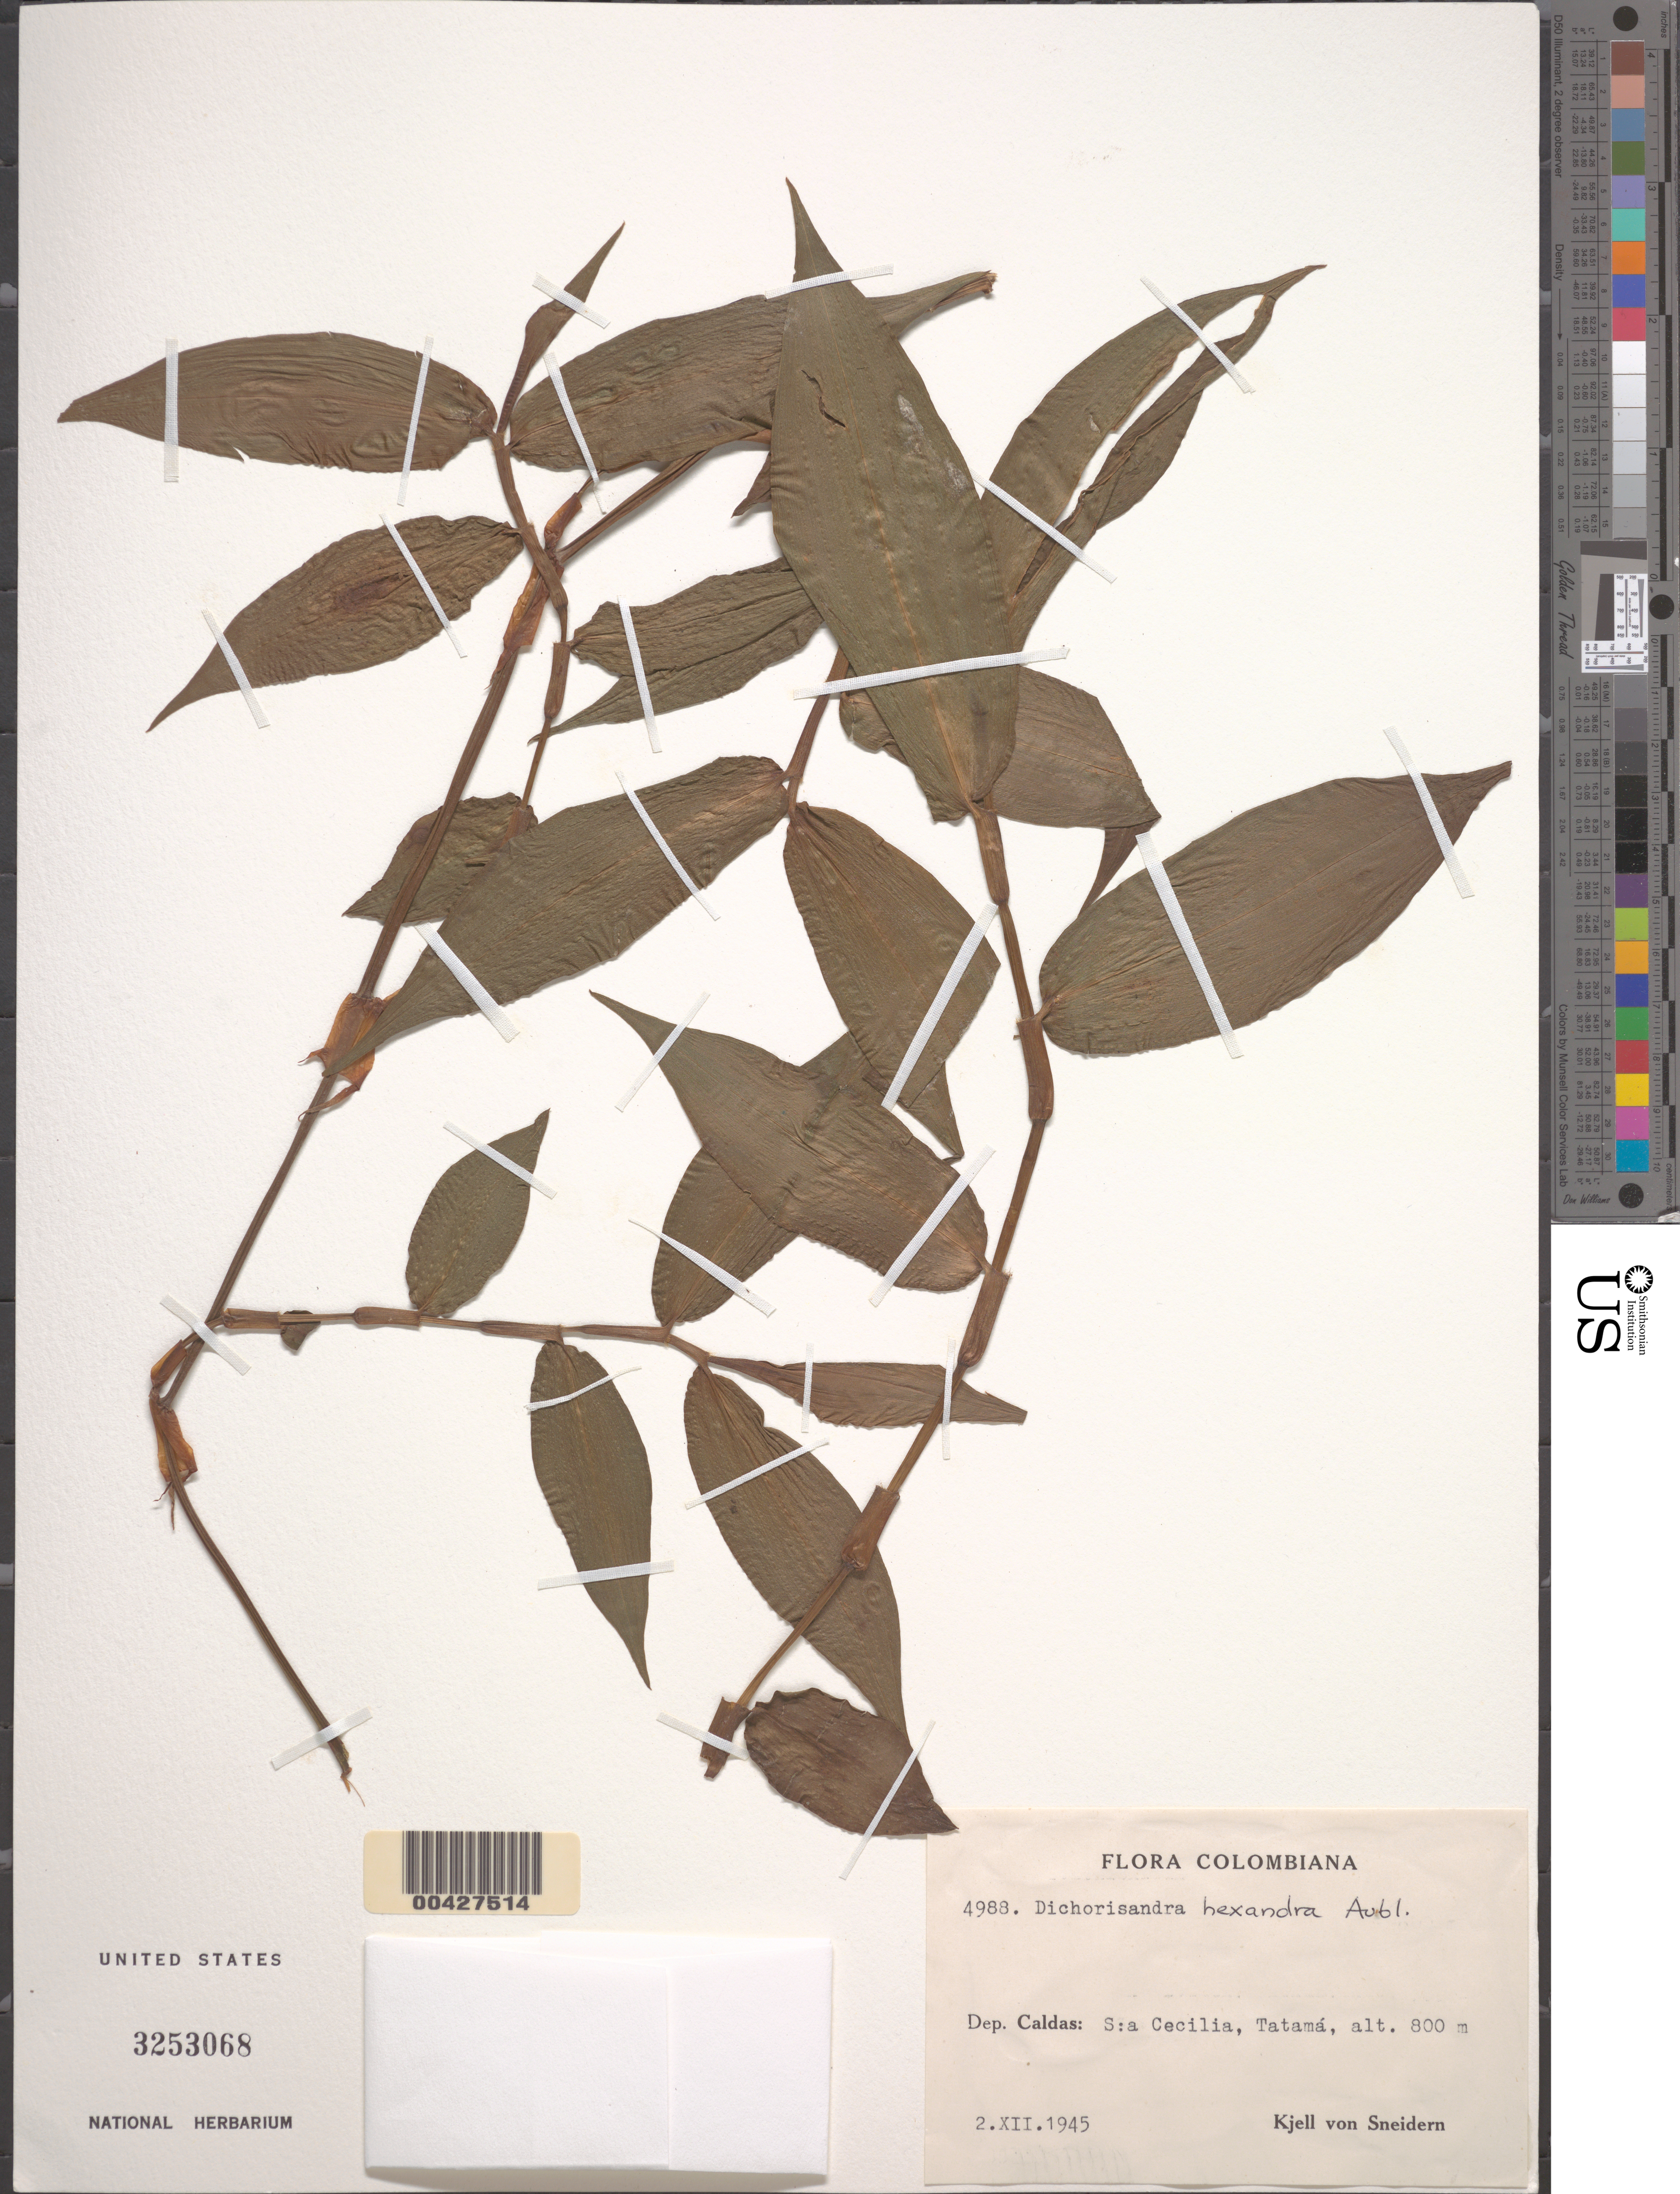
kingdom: Plantae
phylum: Tracheophyta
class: Liliopsida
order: Commelinales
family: Commelinaceae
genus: Dichorisandra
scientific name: Dichorisandra hexandra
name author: (Aubl.) Standl.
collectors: K. von Sneidern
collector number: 4988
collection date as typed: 02 Dec 1945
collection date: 1945-12-02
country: Colombia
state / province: Caldas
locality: Tatama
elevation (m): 800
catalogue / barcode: US 3253068